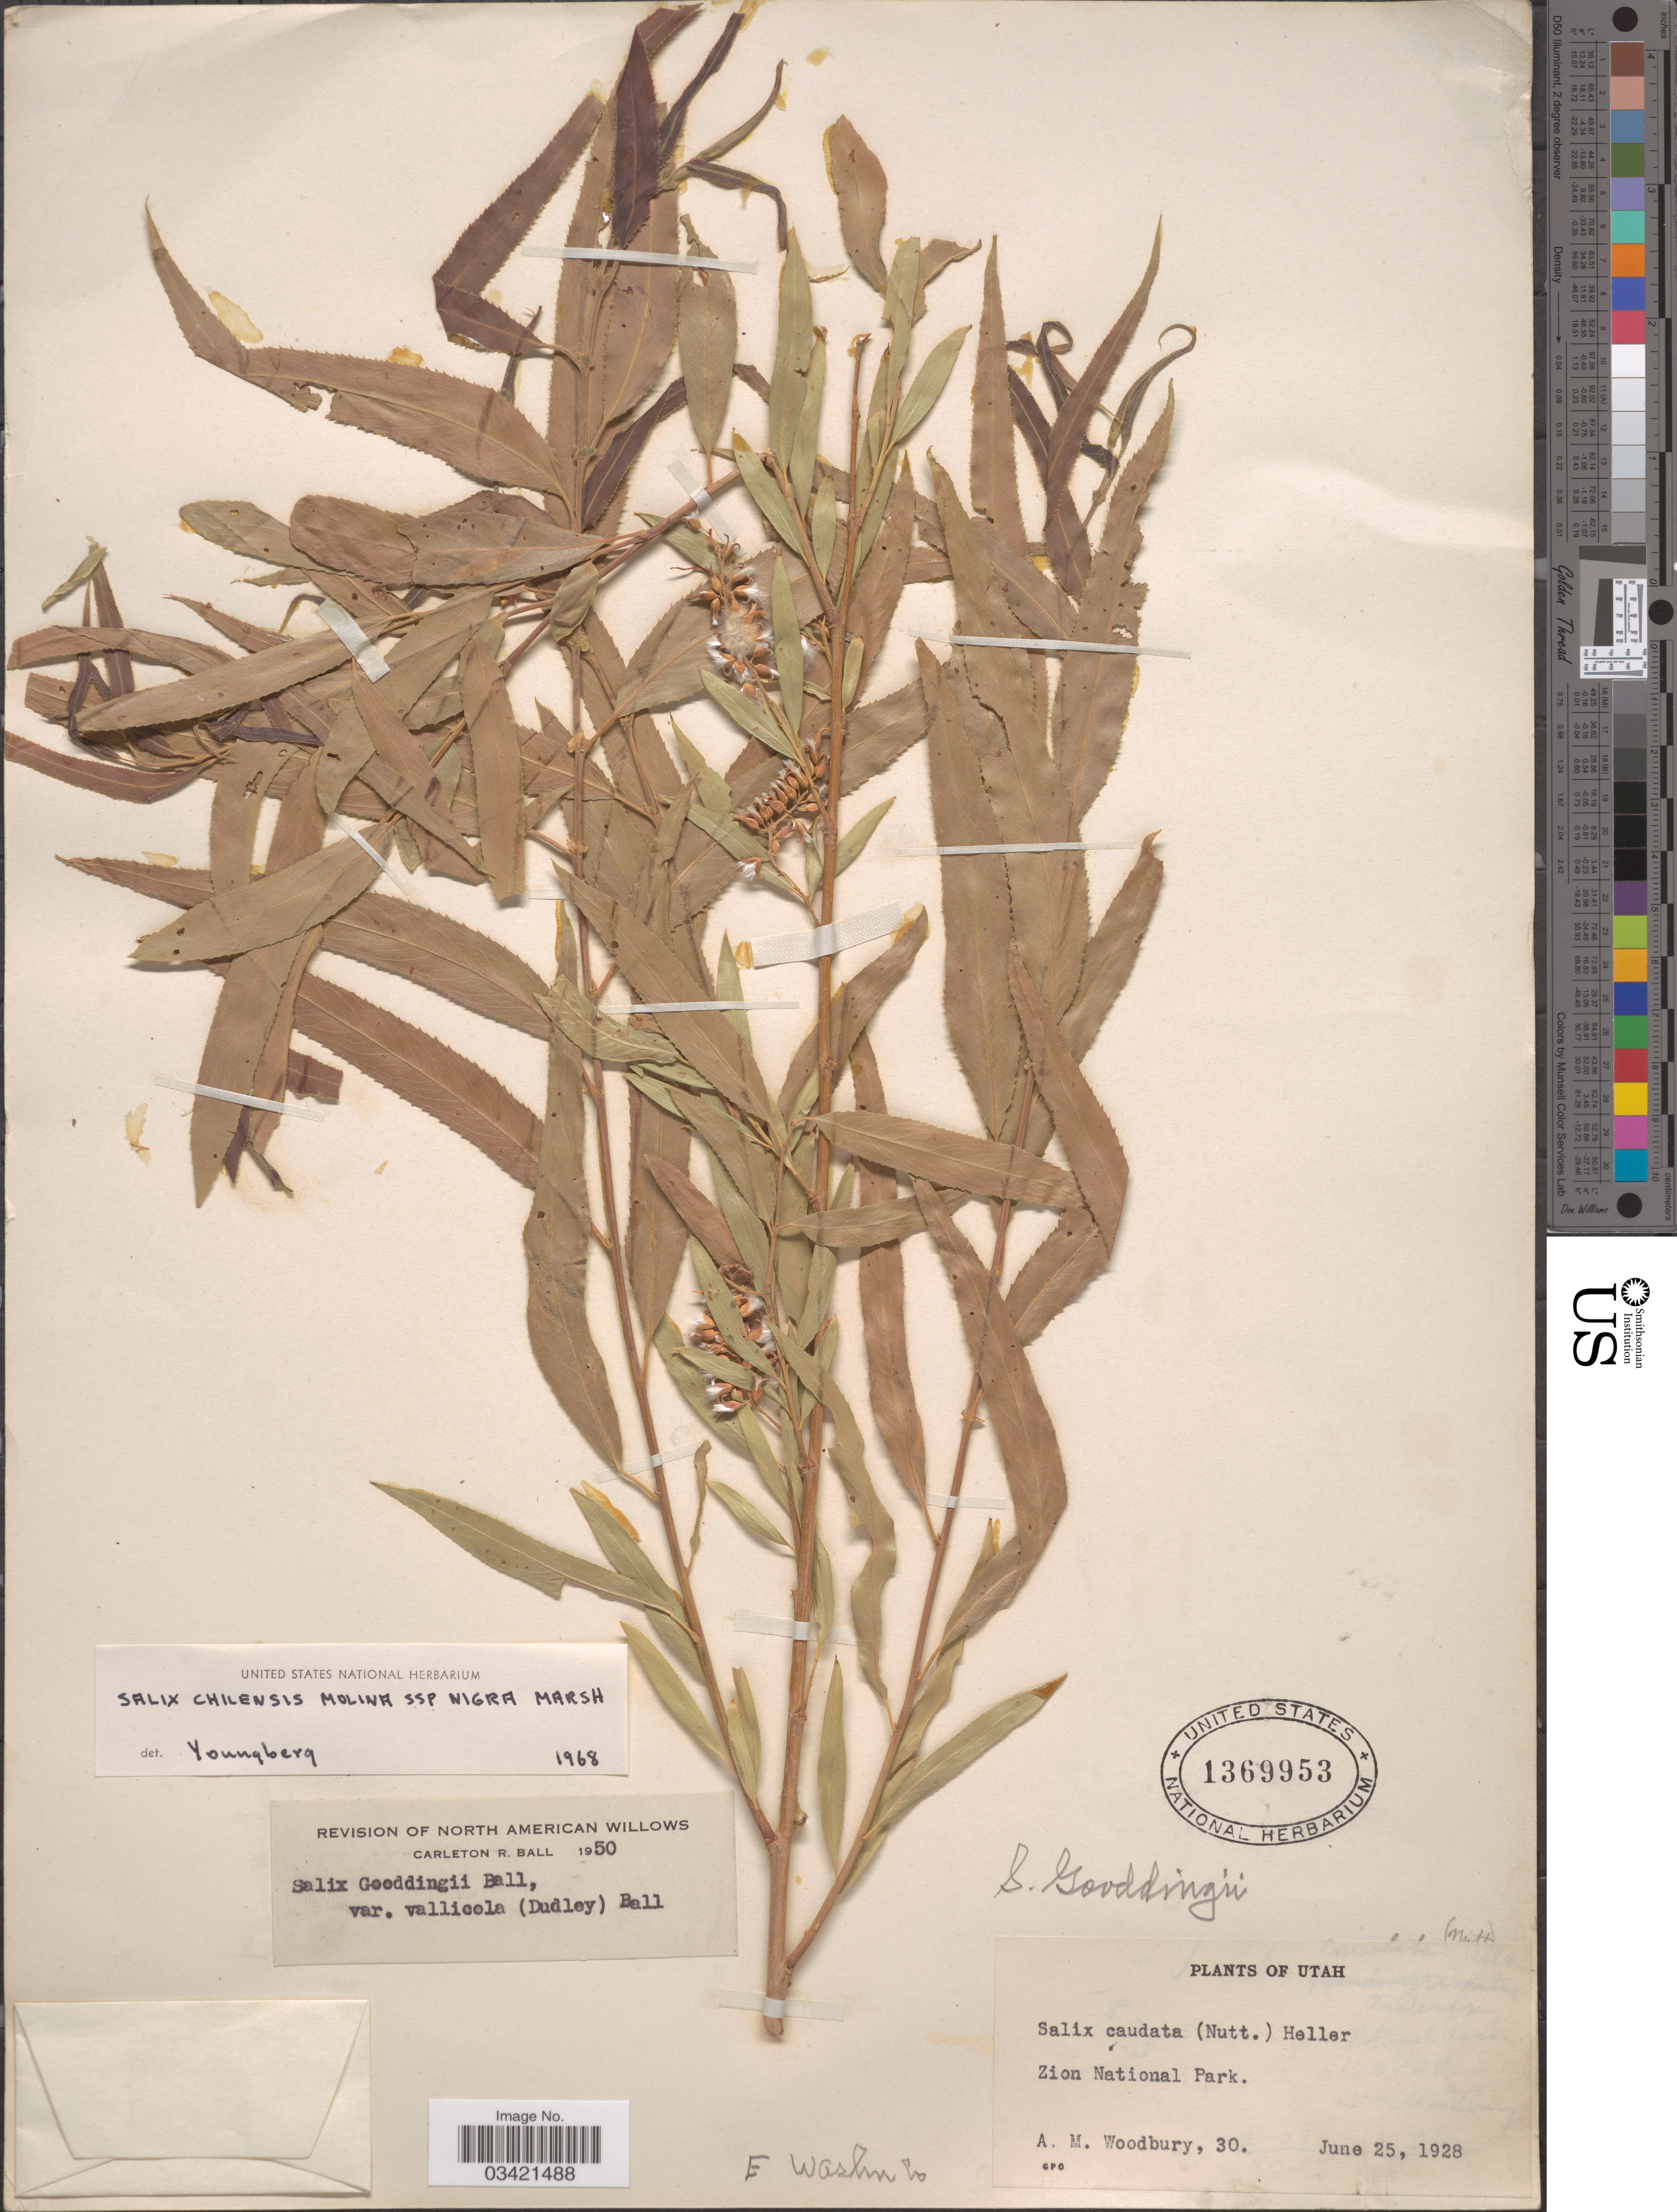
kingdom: Plantae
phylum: Tracheophyta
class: Magnoliopsida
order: Malpighiales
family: Salicaceae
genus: Salix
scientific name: Salix gooddingii var. vallicola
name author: (Dudley) C.R. Ball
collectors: A. M. Woodbury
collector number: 30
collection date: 1928-06-25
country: United States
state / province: Utah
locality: Zion National Park. E Washn Co.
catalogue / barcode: US 1369953